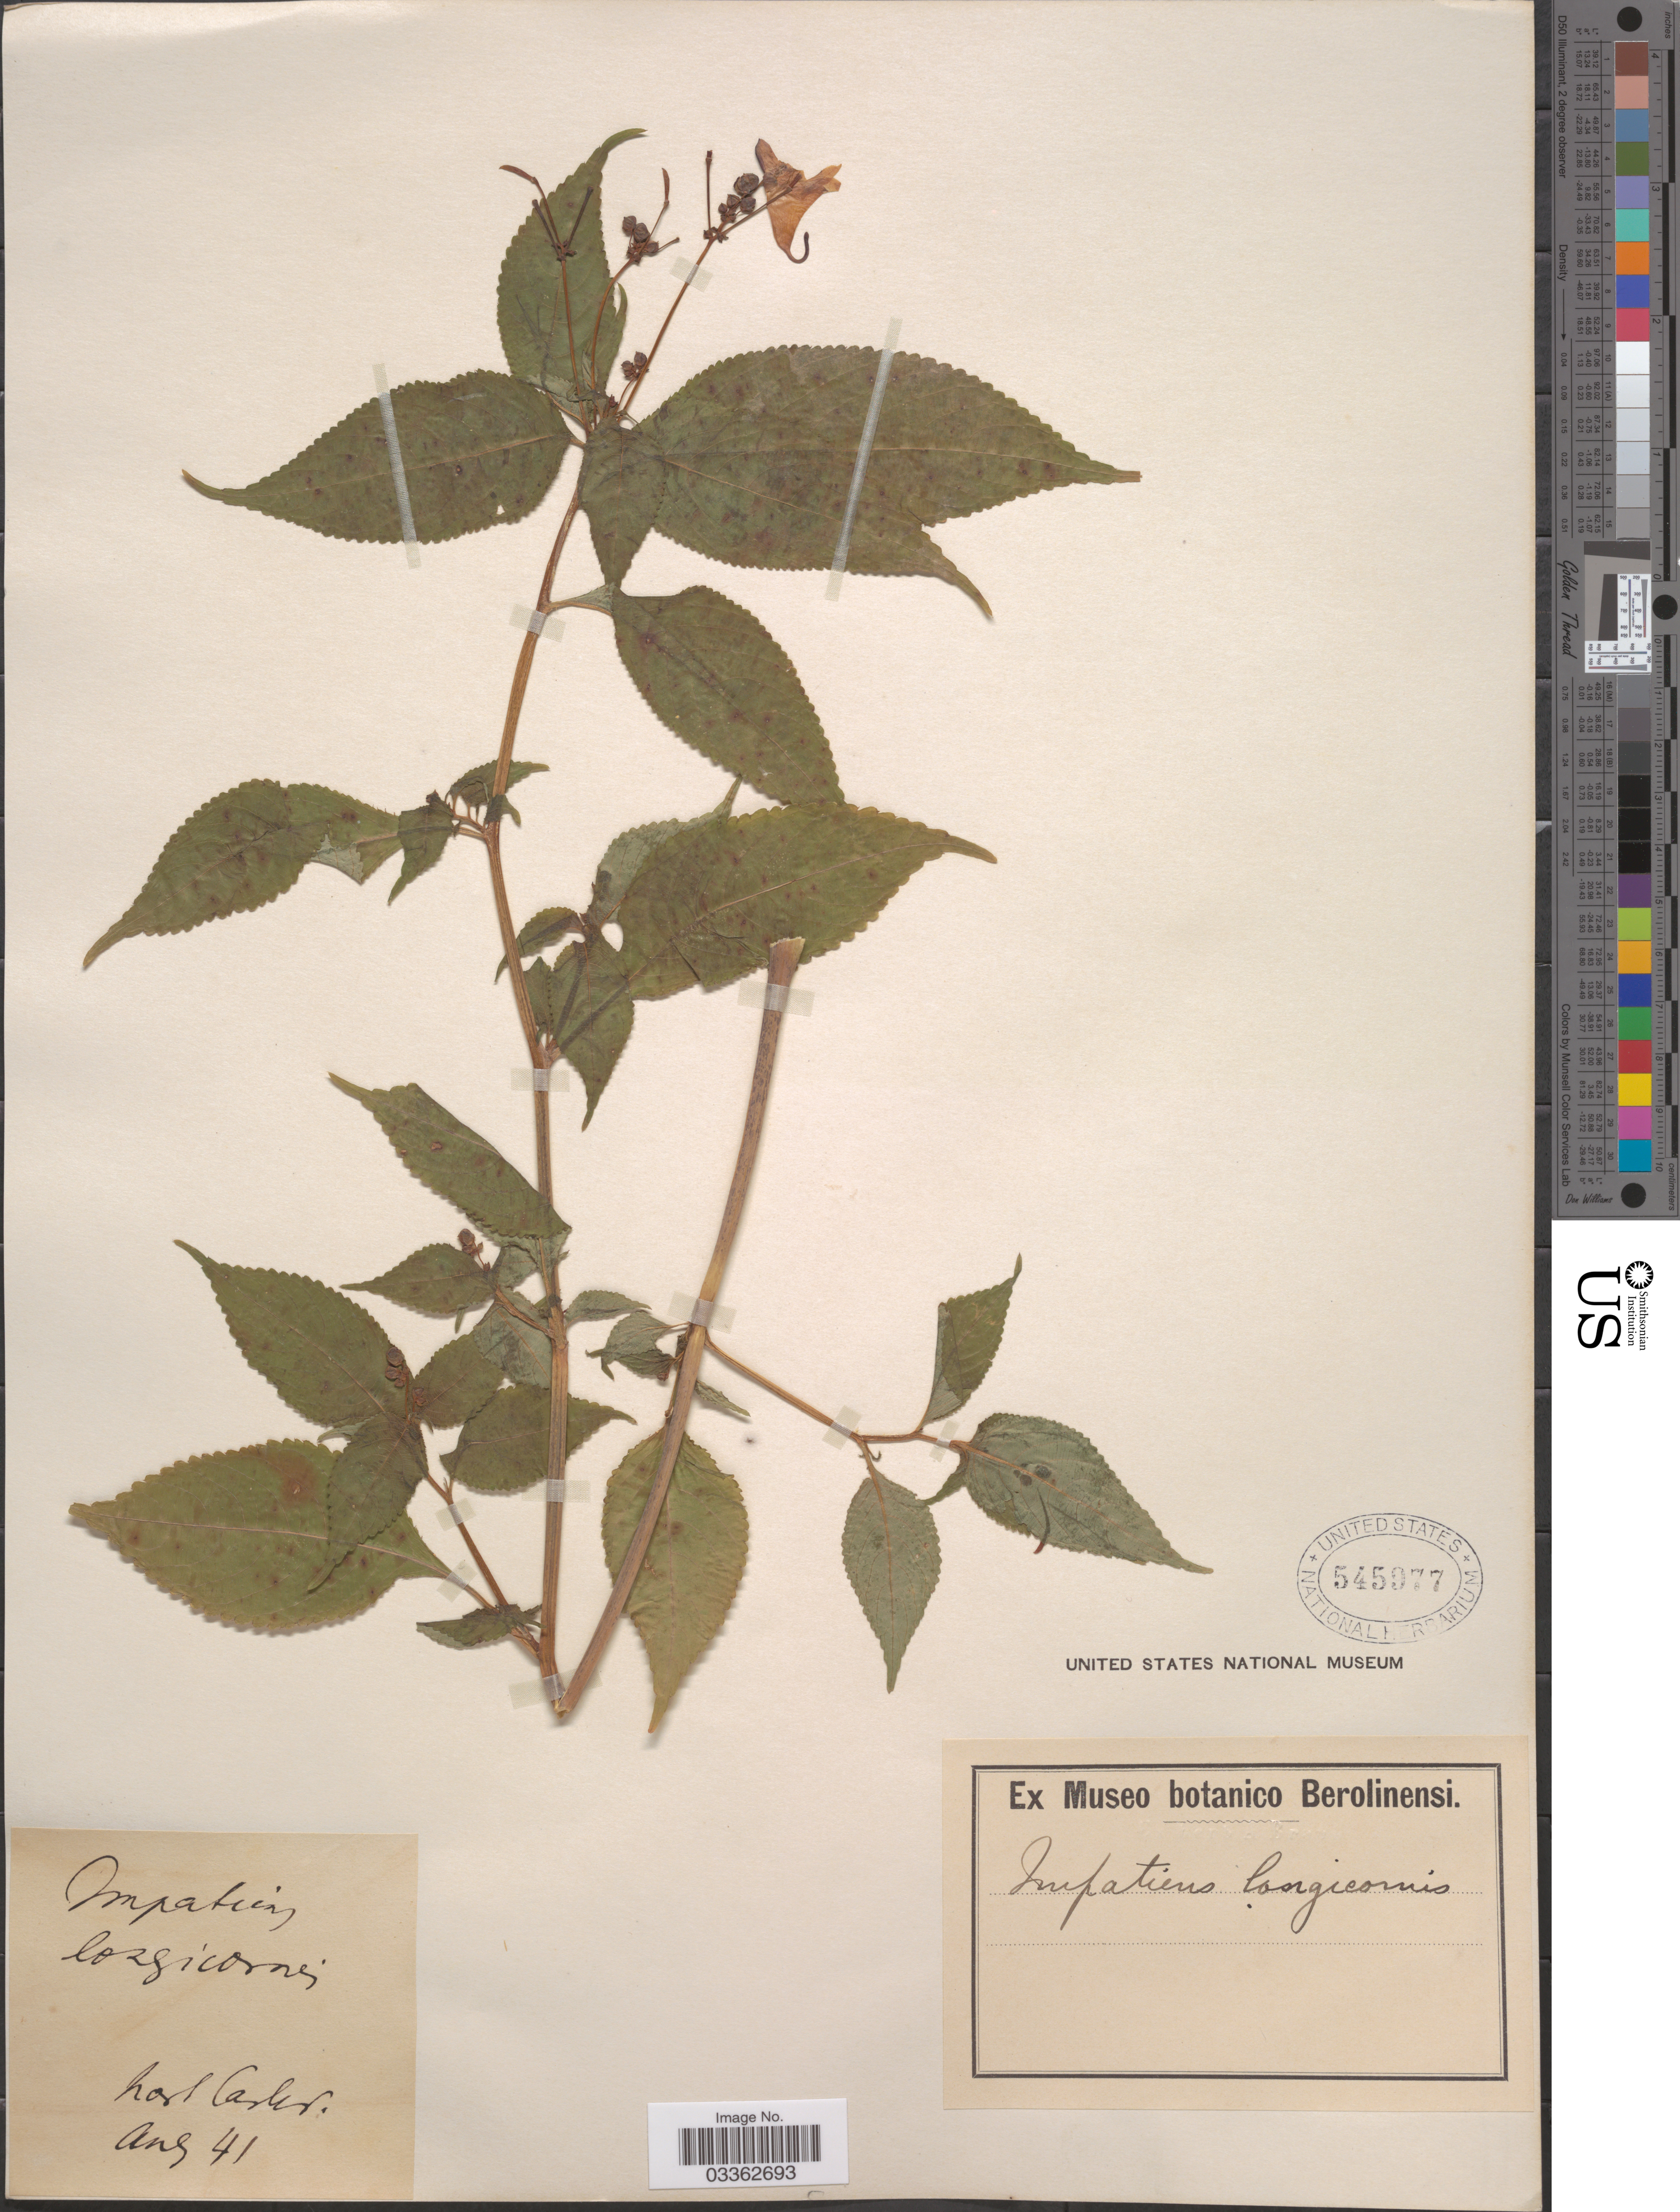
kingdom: Plantae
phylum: Tracheophyta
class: Magnoliopsida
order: Ericales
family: Balsaminaceae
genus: Impatiens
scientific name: Impatiens longicornis, ined.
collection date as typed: Transcribed d/m/y: /8/41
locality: Carter [interpreted].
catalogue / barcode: US 545977